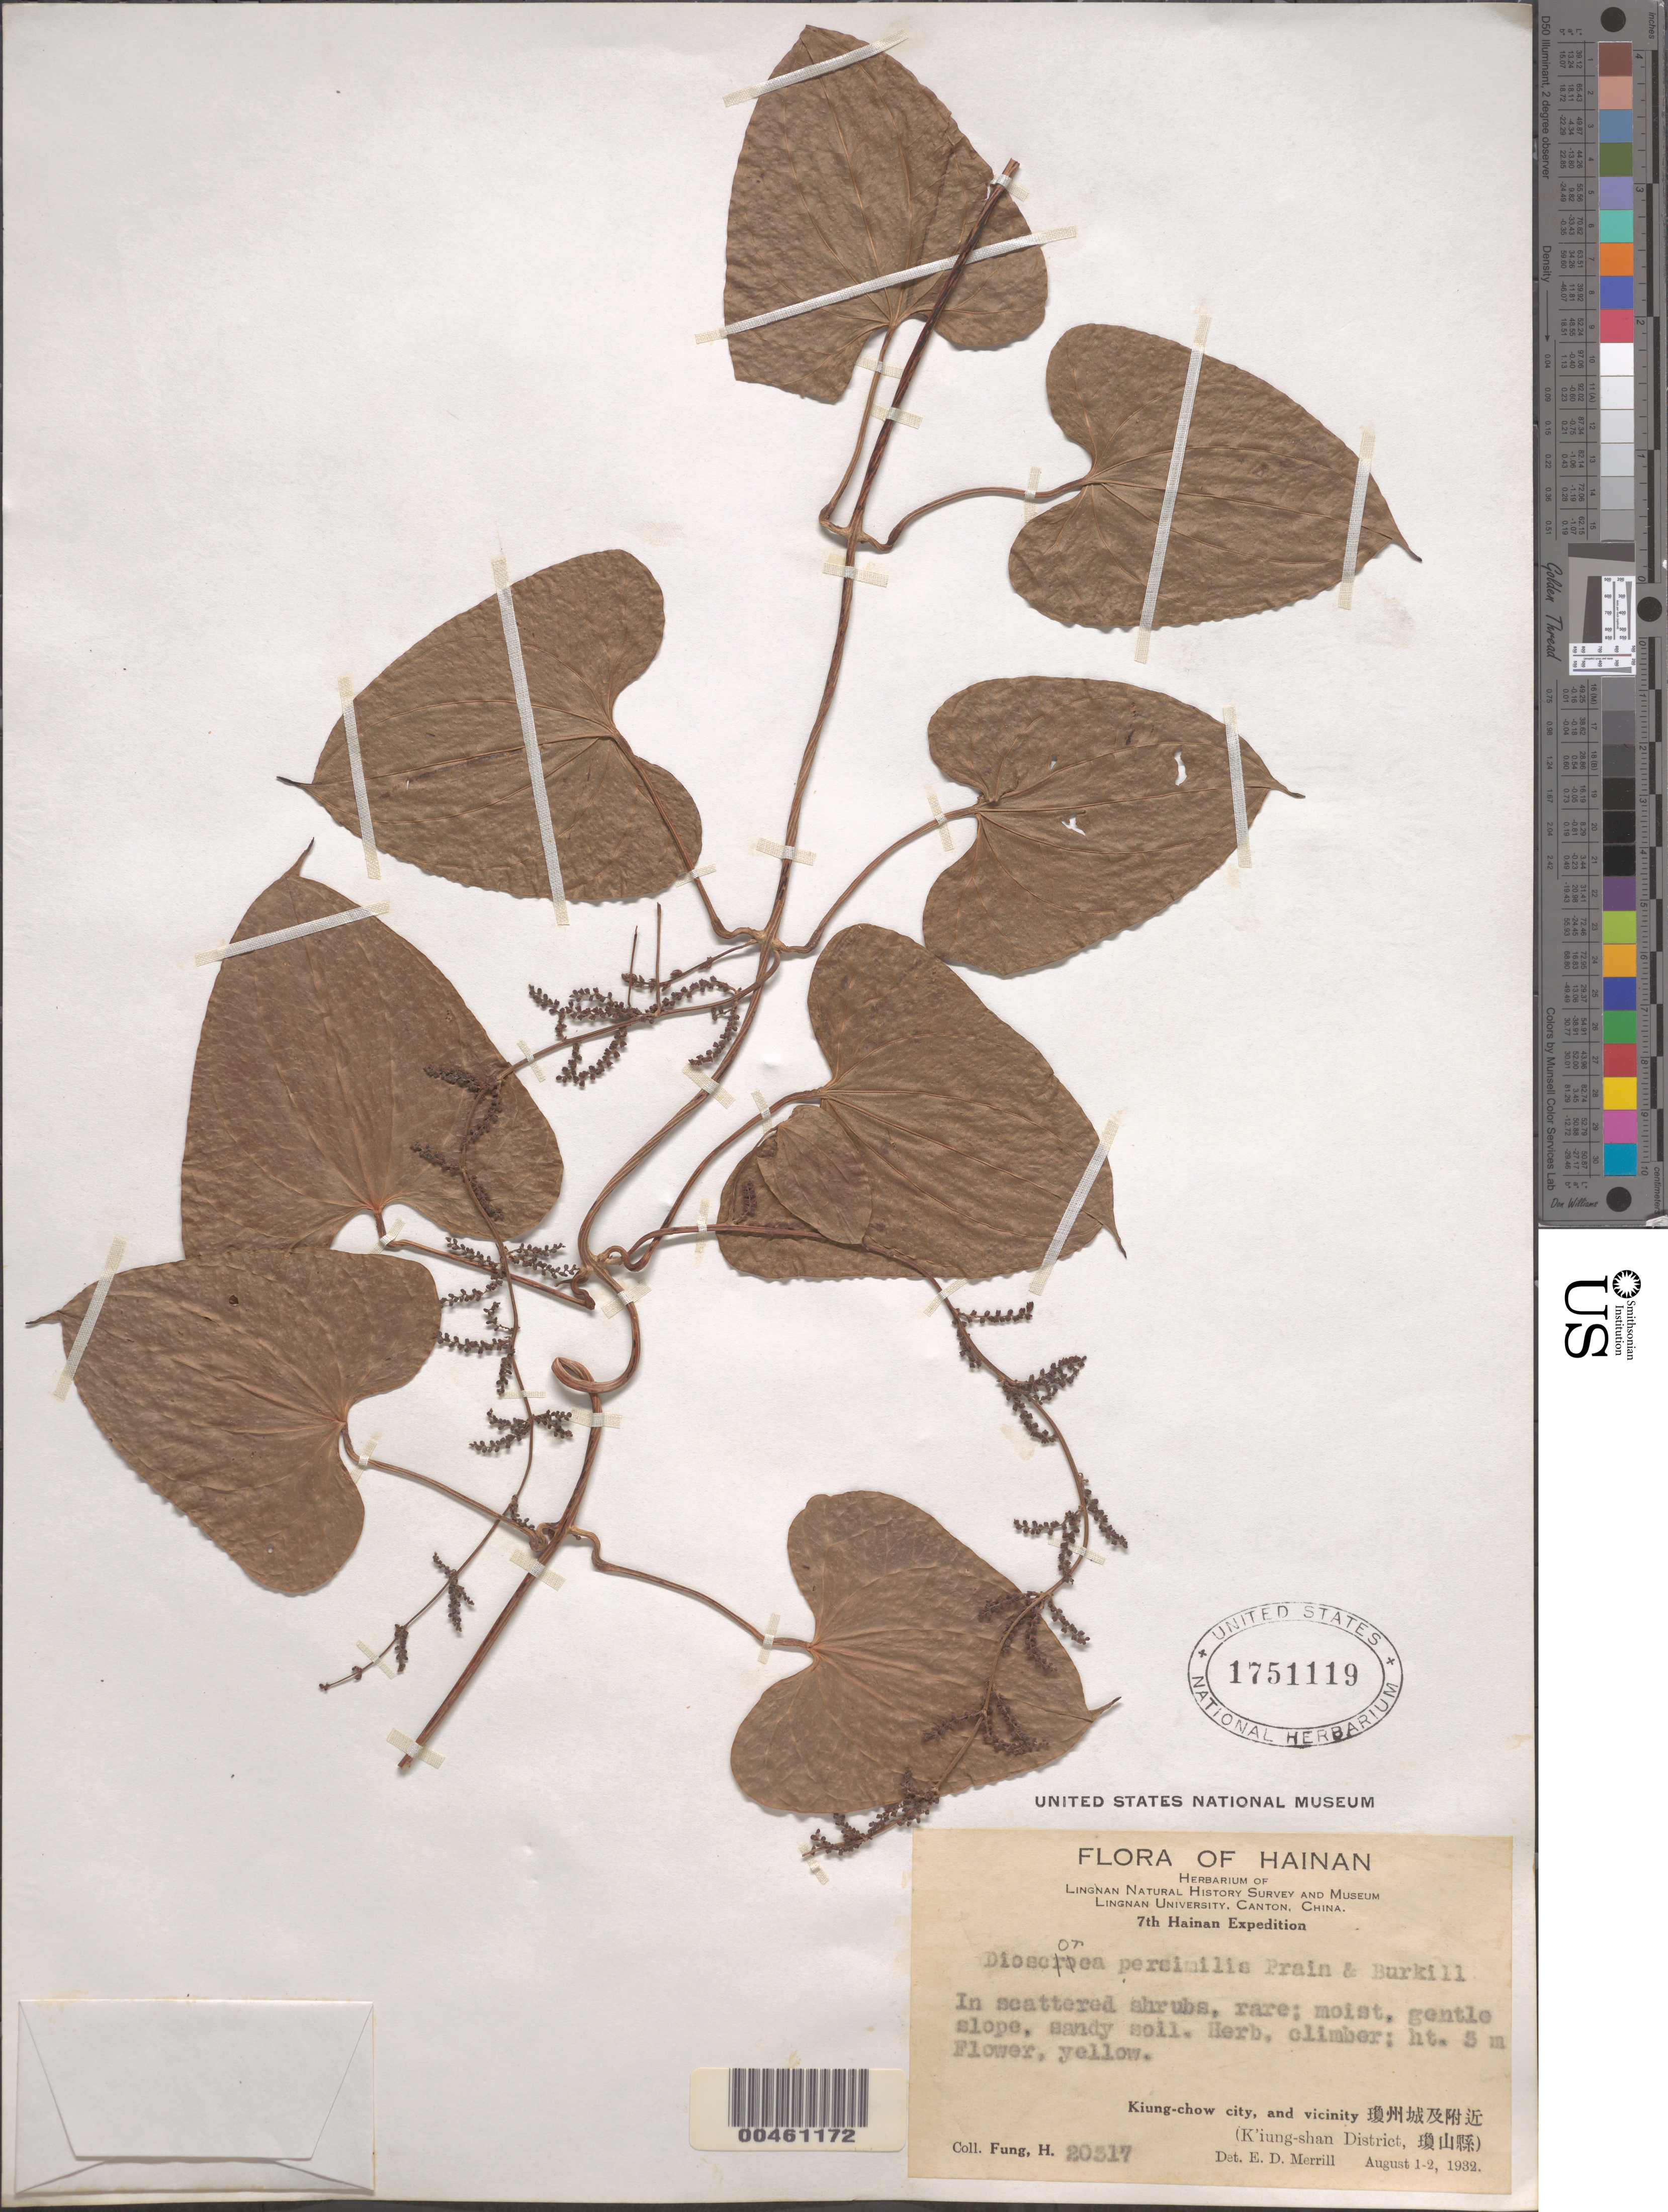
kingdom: Plantae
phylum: Tracheophyta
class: Liliopsida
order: Dioscoreales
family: Dioscoreaceae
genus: Dioscorea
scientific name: Dioscorea persimilis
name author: Prain & Burkill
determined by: Merrill, Elmer D.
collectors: H. L. Fung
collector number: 20317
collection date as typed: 01 Aug 1932 and 02 Aug 1932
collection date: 1932-08-01,1932-08-02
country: China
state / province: Hainan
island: Hainan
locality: Kiung-chow city, and vicinity, (K'iung-shan District)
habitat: Herb, climber; ht. 5 m; flower yellow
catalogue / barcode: US 1751119